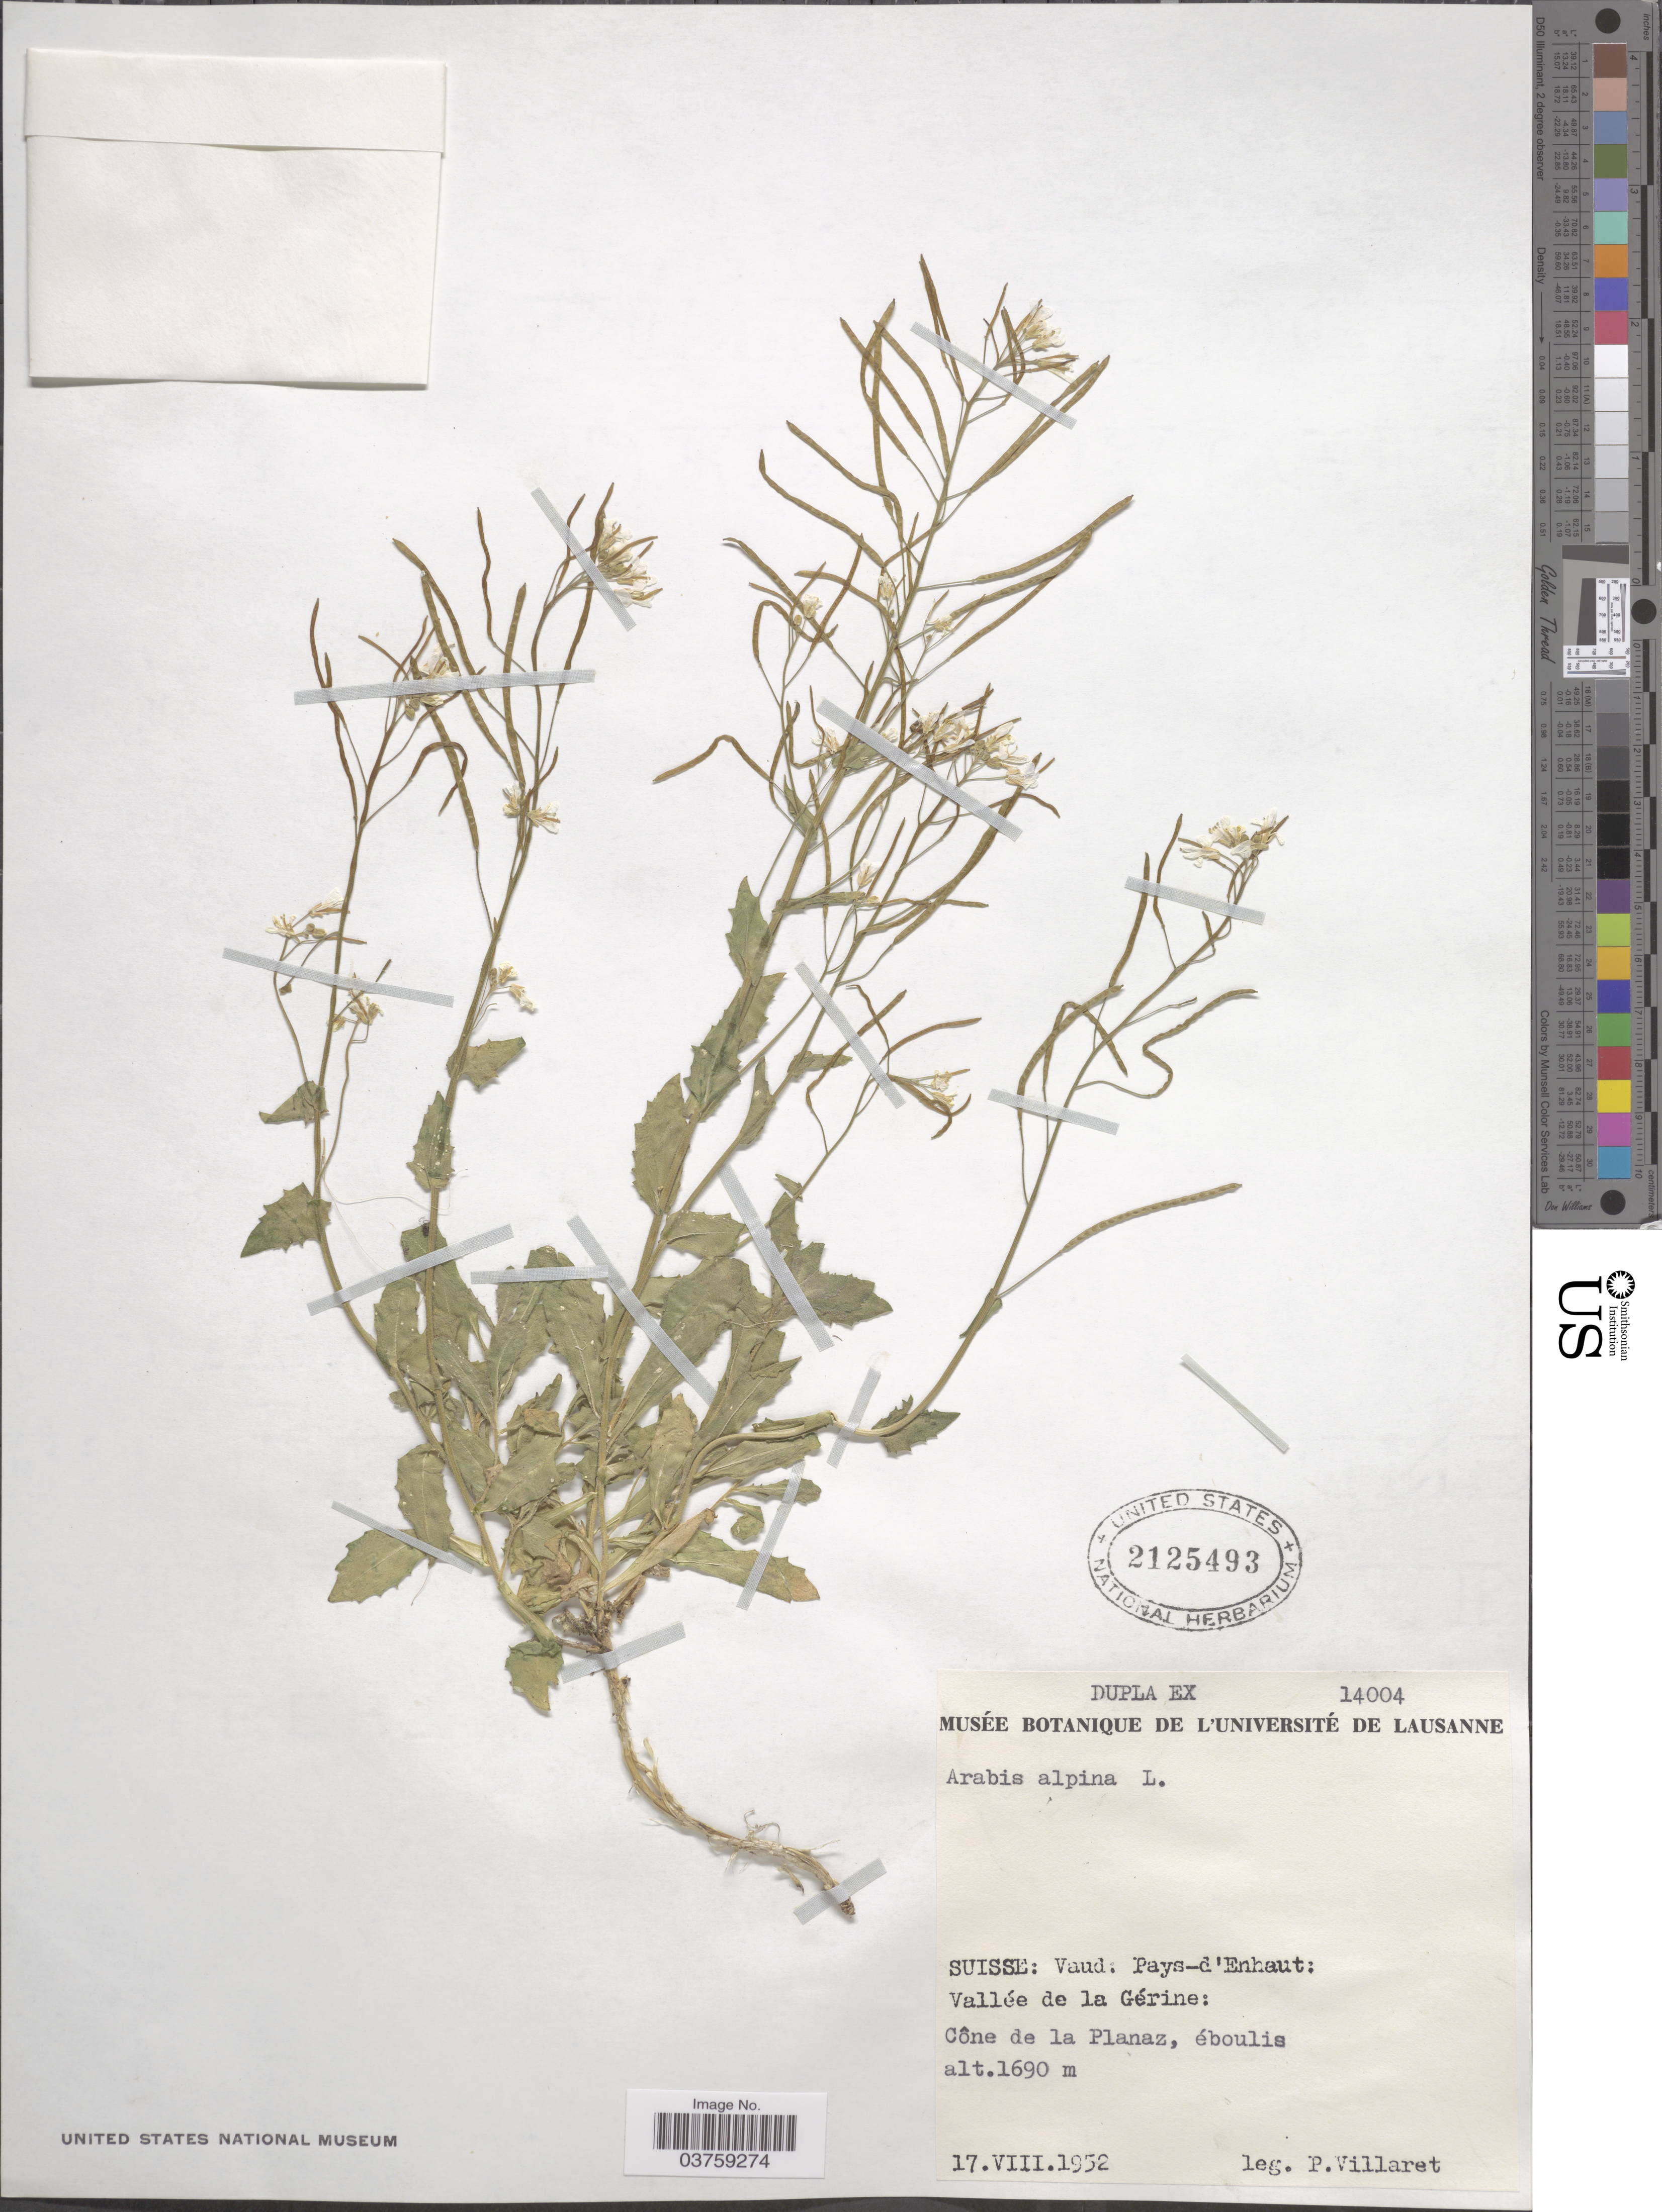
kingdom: Plantae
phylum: Tracheophyta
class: Magnoliopsida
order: Brassicales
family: Brassicaceae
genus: Arabis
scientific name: Arabis alpina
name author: L.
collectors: P. Villaret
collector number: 14004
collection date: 1952-08-17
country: Switzerland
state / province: Vaud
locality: Suisse: Vaud: Pays-d'Enhaut: Vallée de la Gérine: Cône de la Planaz.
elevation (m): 1690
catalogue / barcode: US 2125493